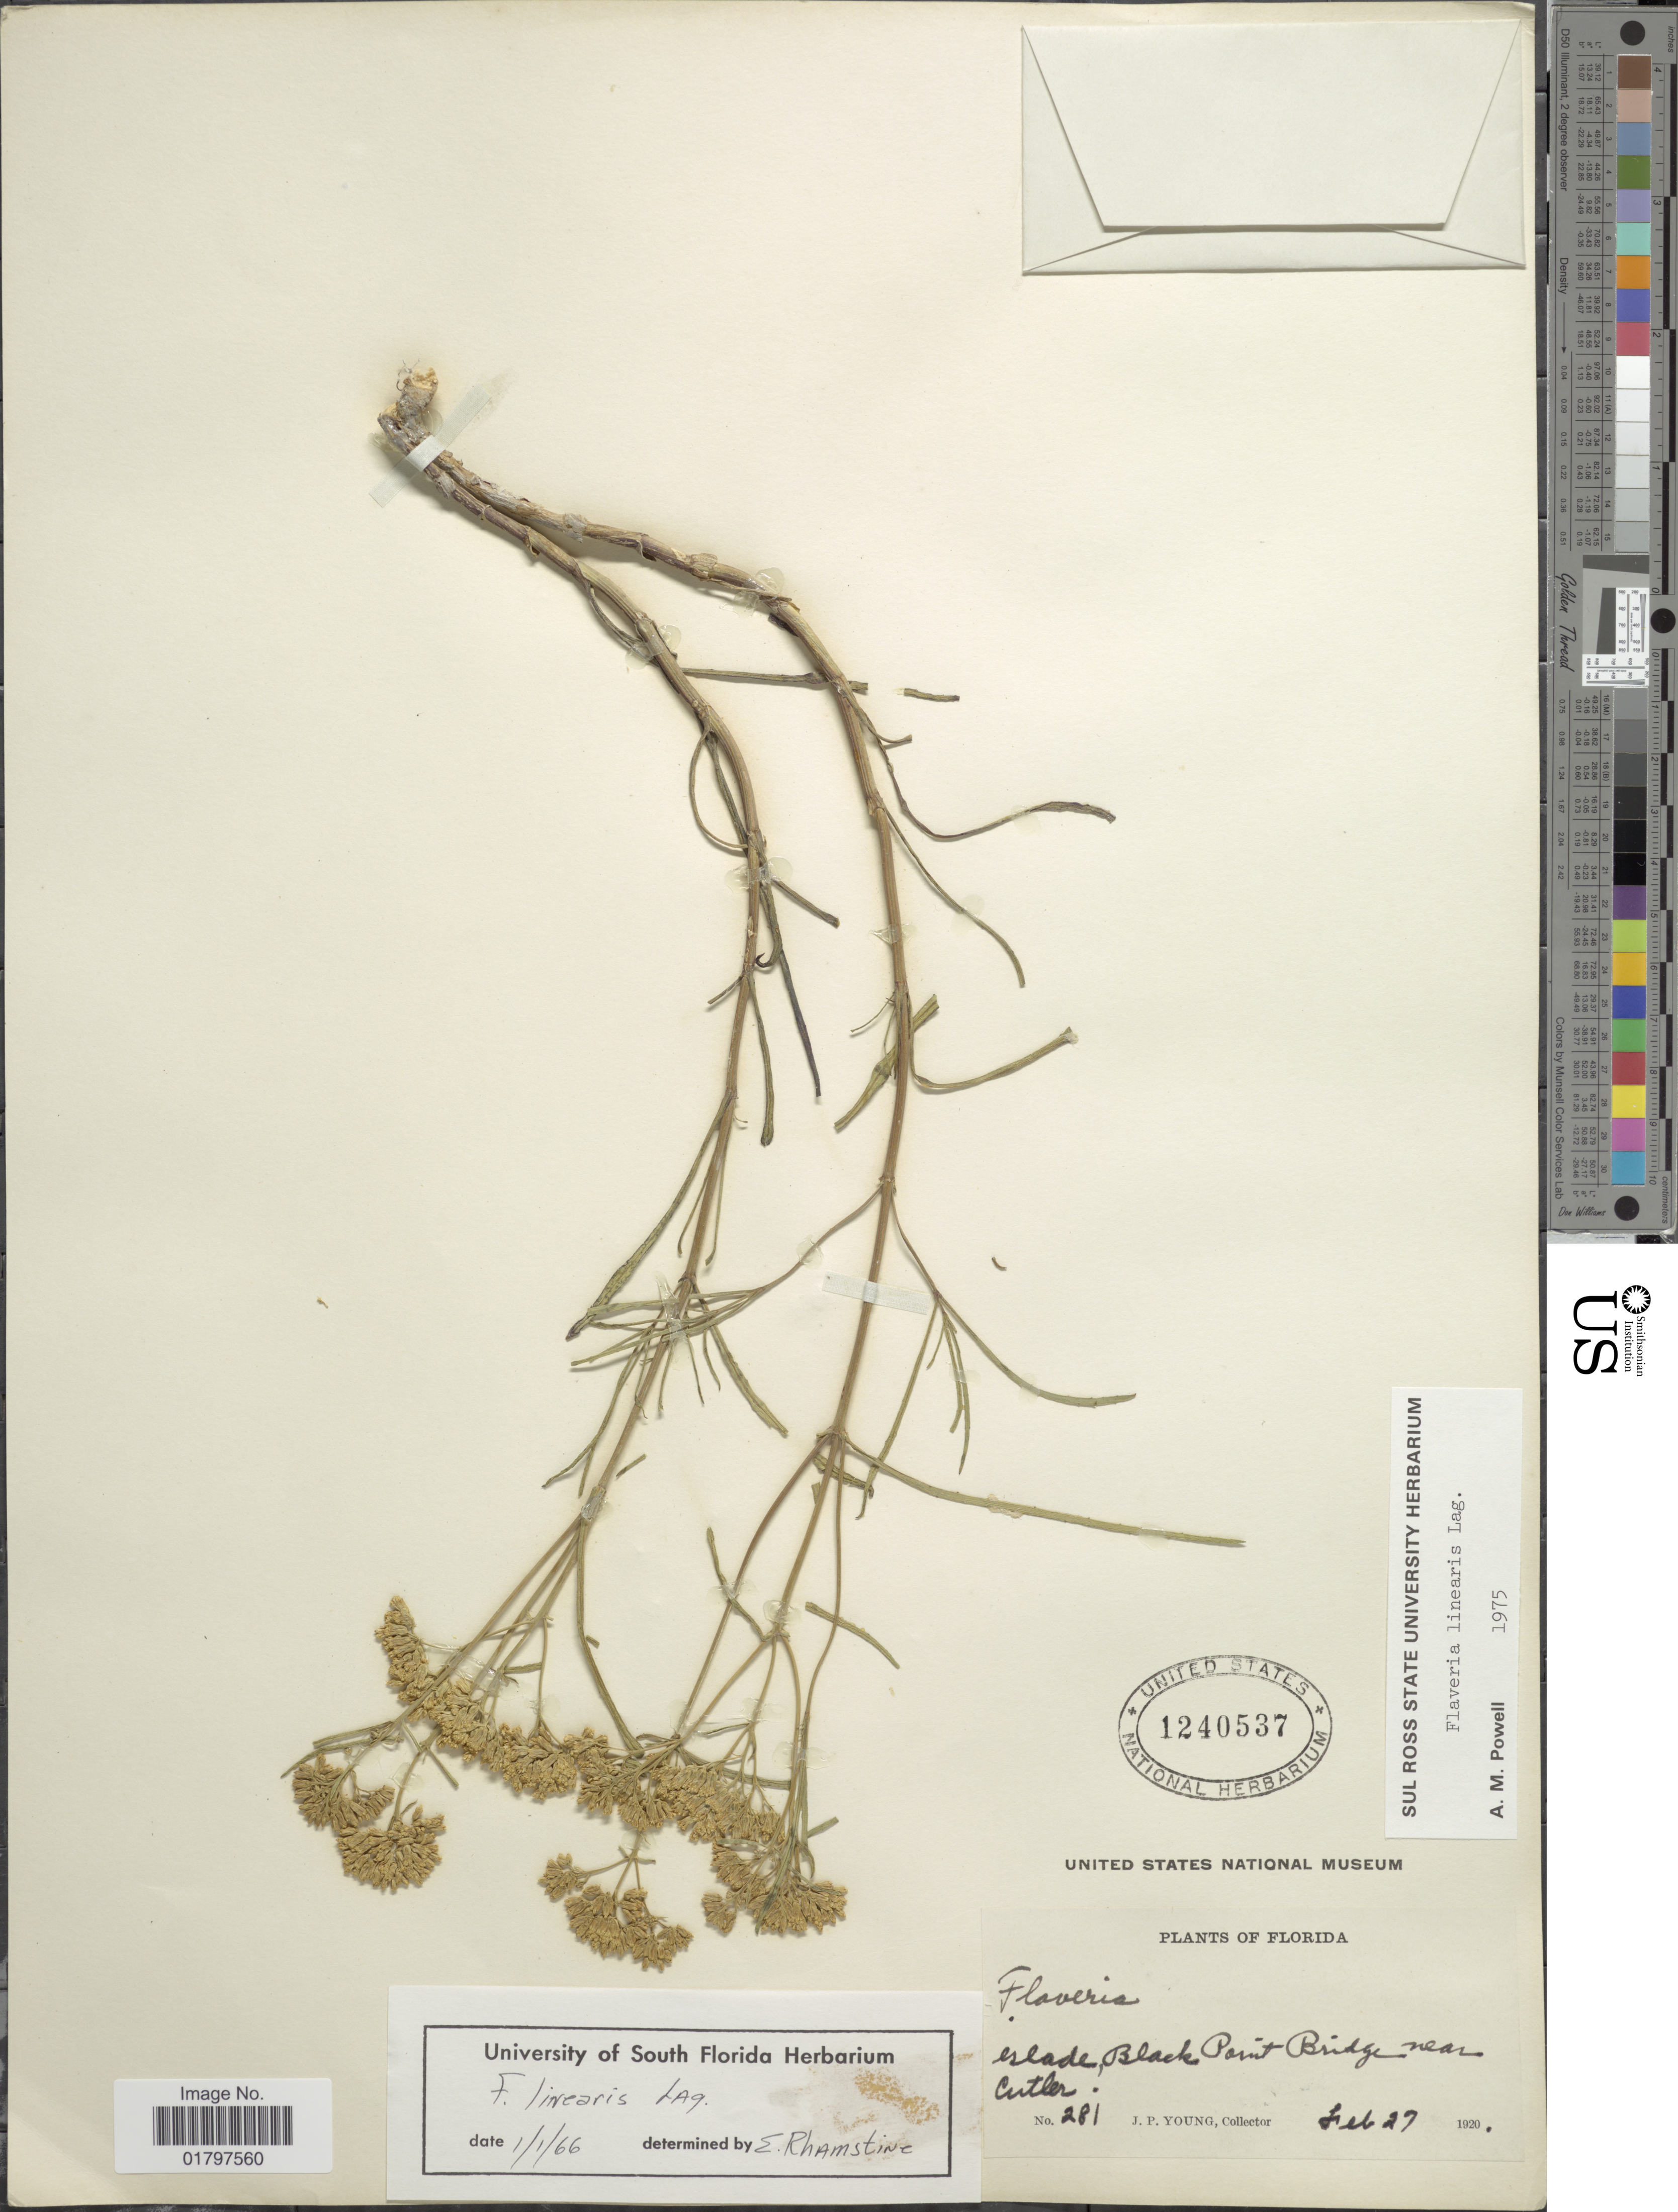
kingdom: Plantae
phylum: Tracheophyta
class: Magnoliopsida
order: Asterales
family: Asteraceae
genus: Flaveria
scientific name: Flaveria linearis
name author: Lag.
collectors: J. P. Young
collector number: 281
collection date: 1920-02-27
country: United States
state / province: Florida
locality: Glade, Black Point Bridge near Cutler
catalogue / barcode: US 1240537